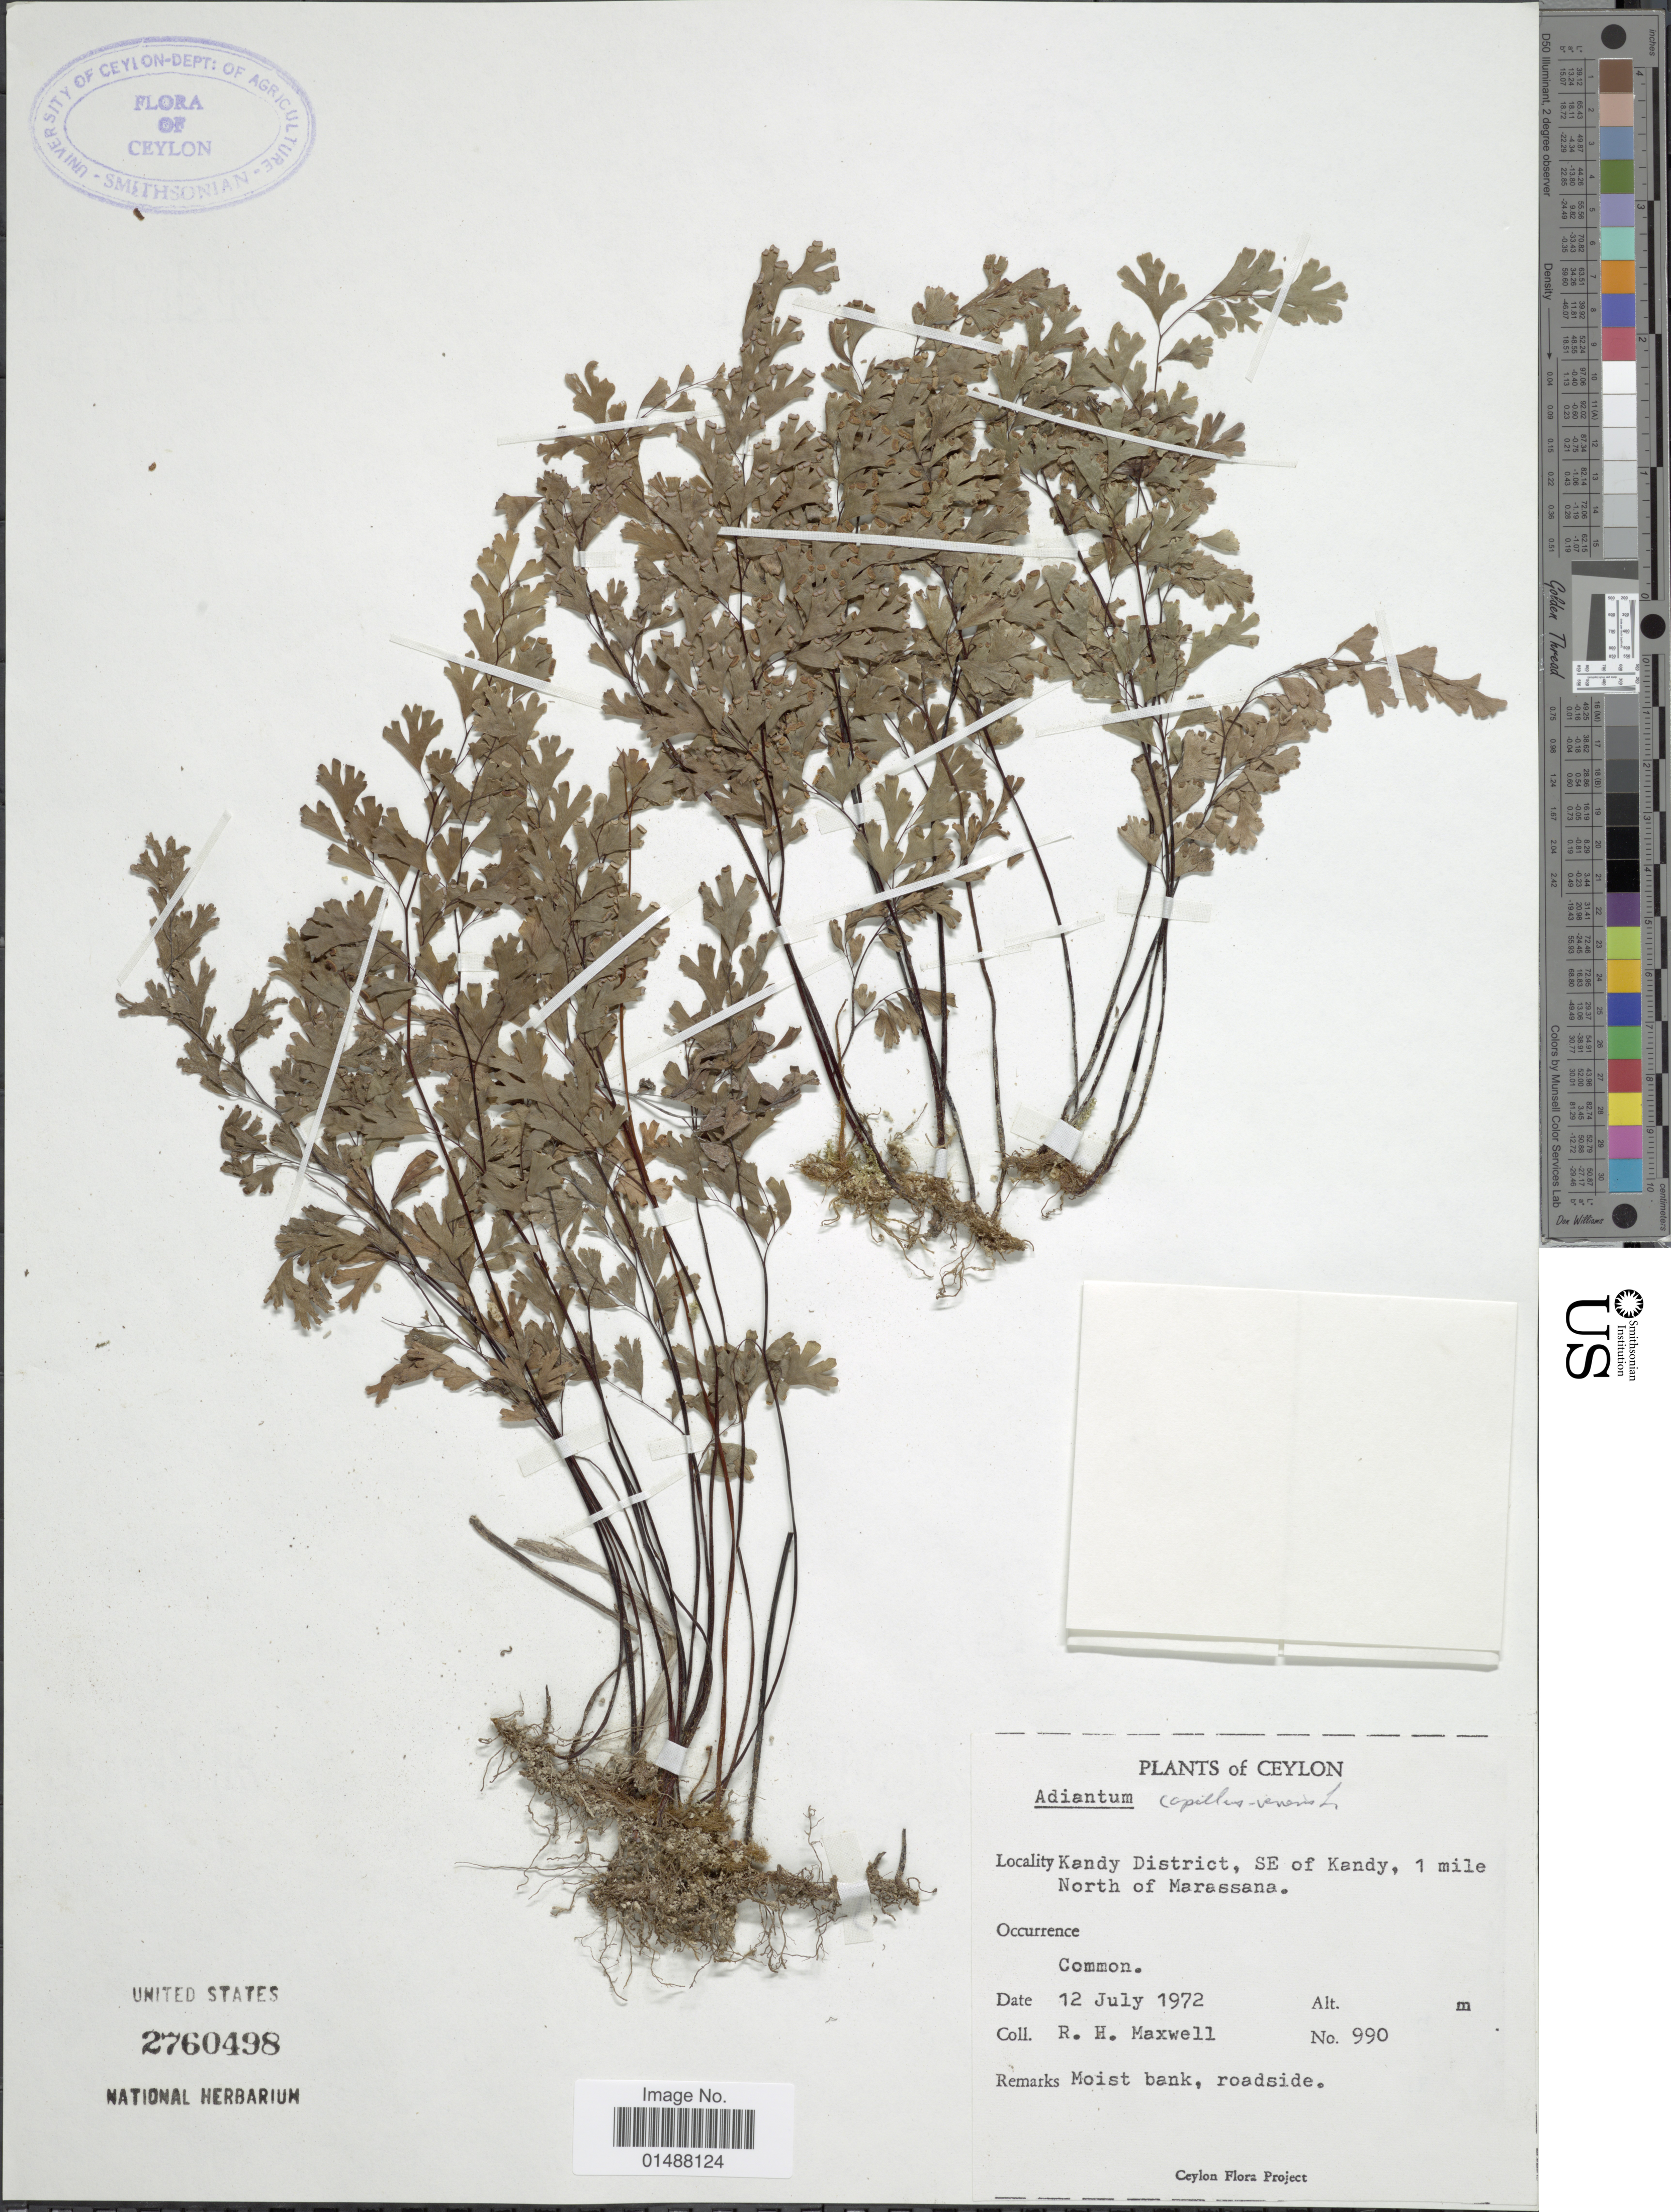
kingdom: Plantae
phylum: Tracheophyta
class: Polypodiopsida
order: Polypodiales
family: Pteridaceae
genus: Adiantum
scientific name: Adiantum capillus-veneris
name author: L.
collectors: R. Maxwell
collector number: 990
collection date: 1972-07-12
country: Sri Lanka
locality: Kandy District, SE of Kandy, 1 mile North of Marassana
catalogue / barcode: US 2760498